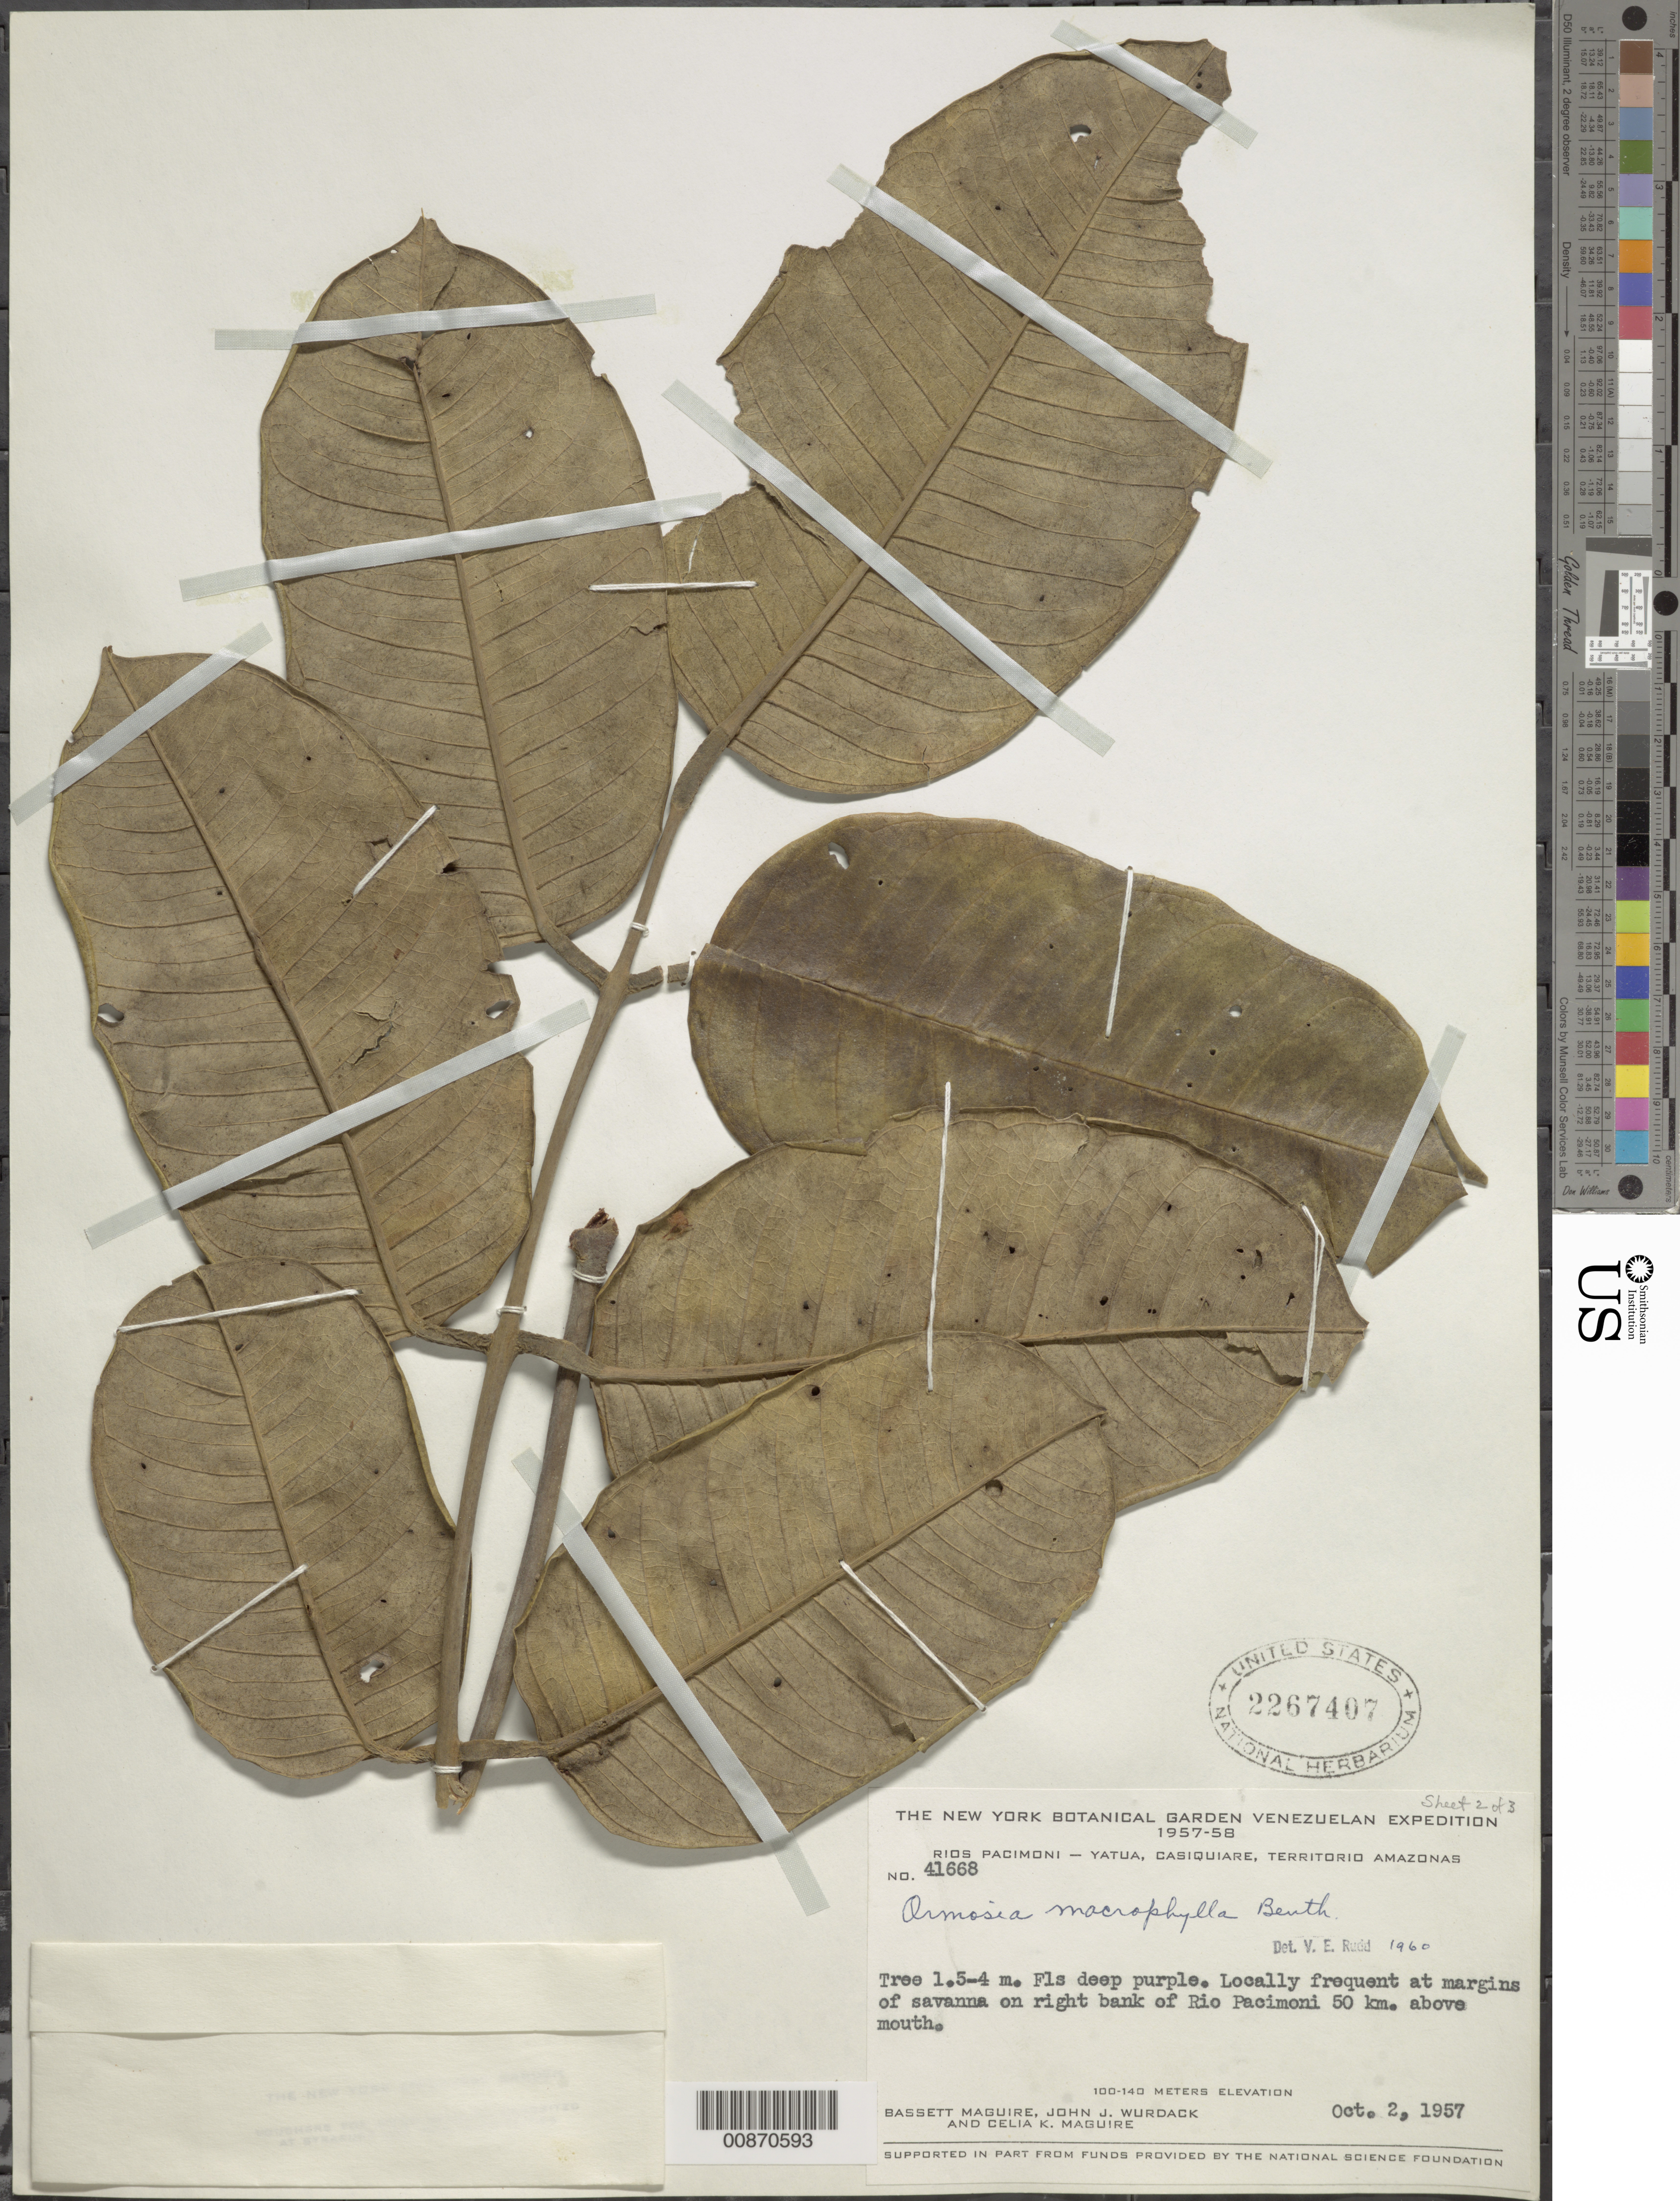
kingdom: Plantae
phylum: Tracheophyta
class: Magnoliopsida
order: Fabales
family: Fabaceae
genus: Ormosia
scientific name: Ormosia macrophylla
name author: Benth.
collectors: B. Maguire, J. J. Wurdack & C. K. Maguire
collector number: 41668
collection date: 1957-10-02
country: Venezuela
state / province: Amazonas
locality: Rios Pacimoni, Yatua, Casiquiare, Territorio Amazonas, Locally frequent at margins of savanna on right bank of Rio Pacimoni 50 km. above mouth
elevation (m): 100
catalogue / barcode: US 2267407